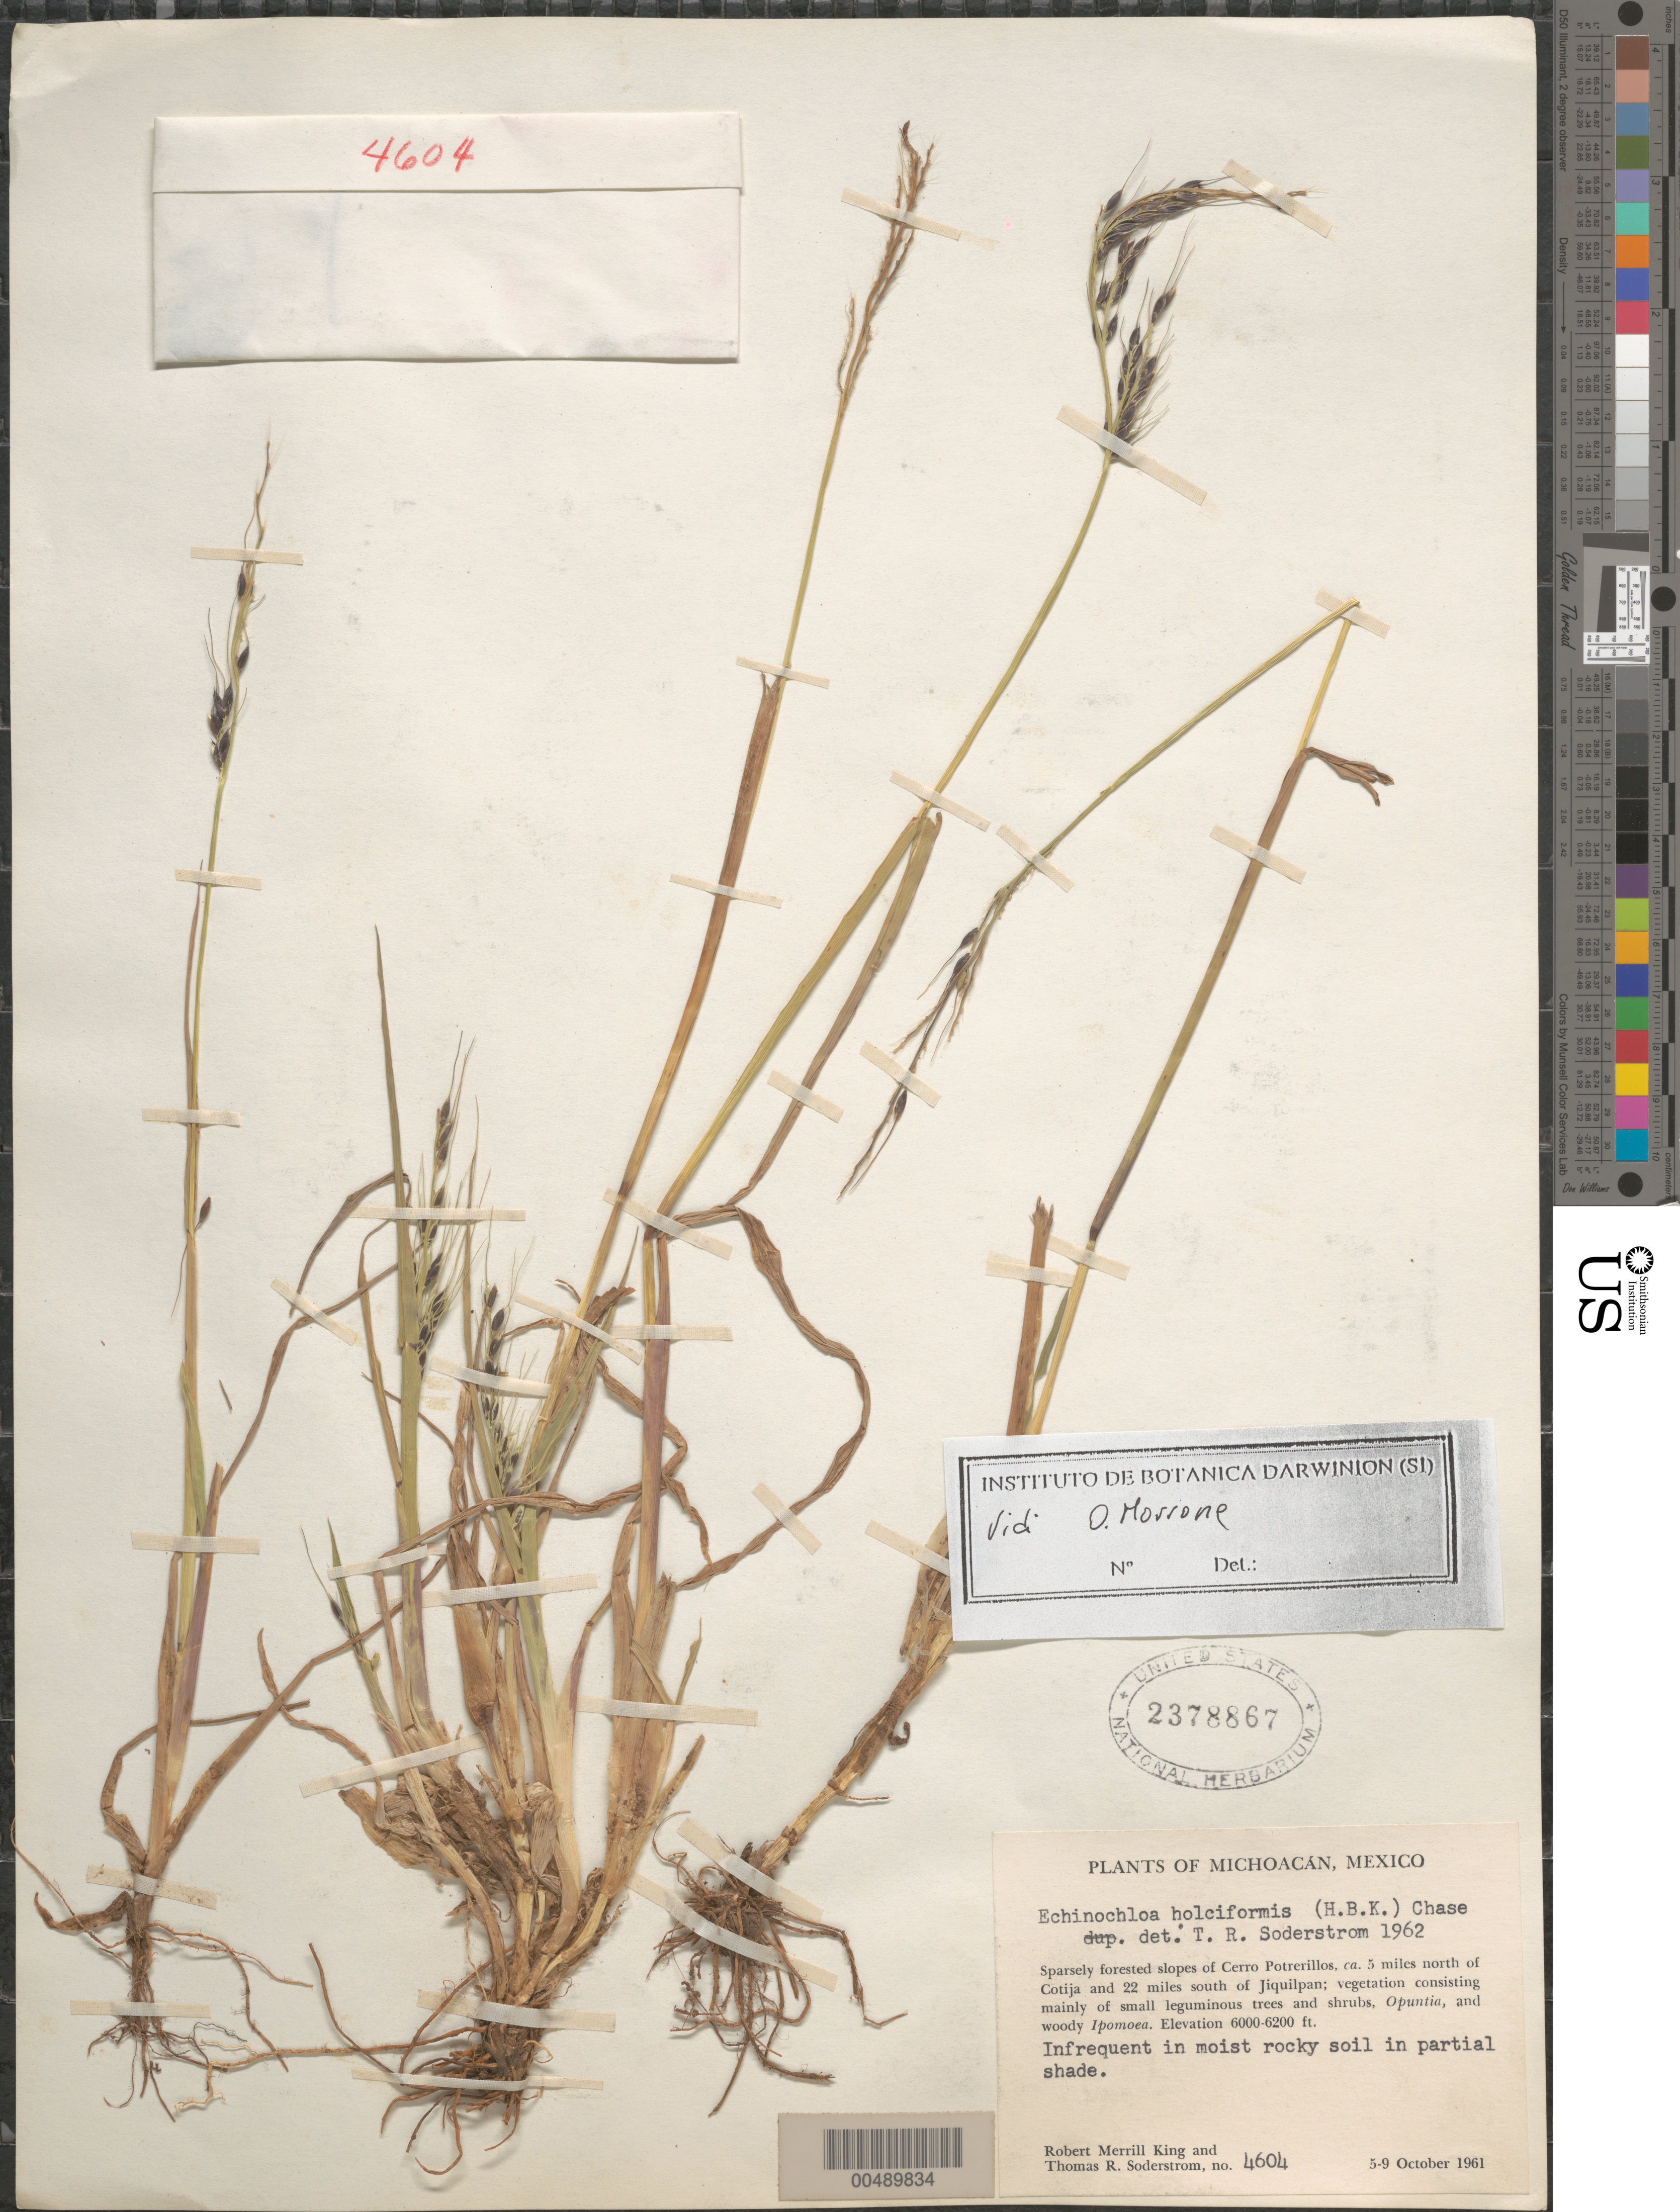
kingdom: Plantae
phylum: Tracheophyta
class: Liliopsida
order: Poales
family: Poaceae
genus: Echinochloa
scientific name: Echinochloa holciformis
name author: (Kunth) Chase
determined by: Soderstrom, T. R.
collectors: R. M. King & T. R. Soderstrom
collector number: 4694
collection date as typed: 5 Oct 1961 to 9 Oct 1961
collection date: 1961-10-05/1961-10-09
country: Mexico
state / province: Michoacán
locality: Cerro Potrerillos, ca 5 mi N of Cotija and 22 mi S of Jiquilpan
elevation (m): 1829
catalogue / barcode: US 2378867